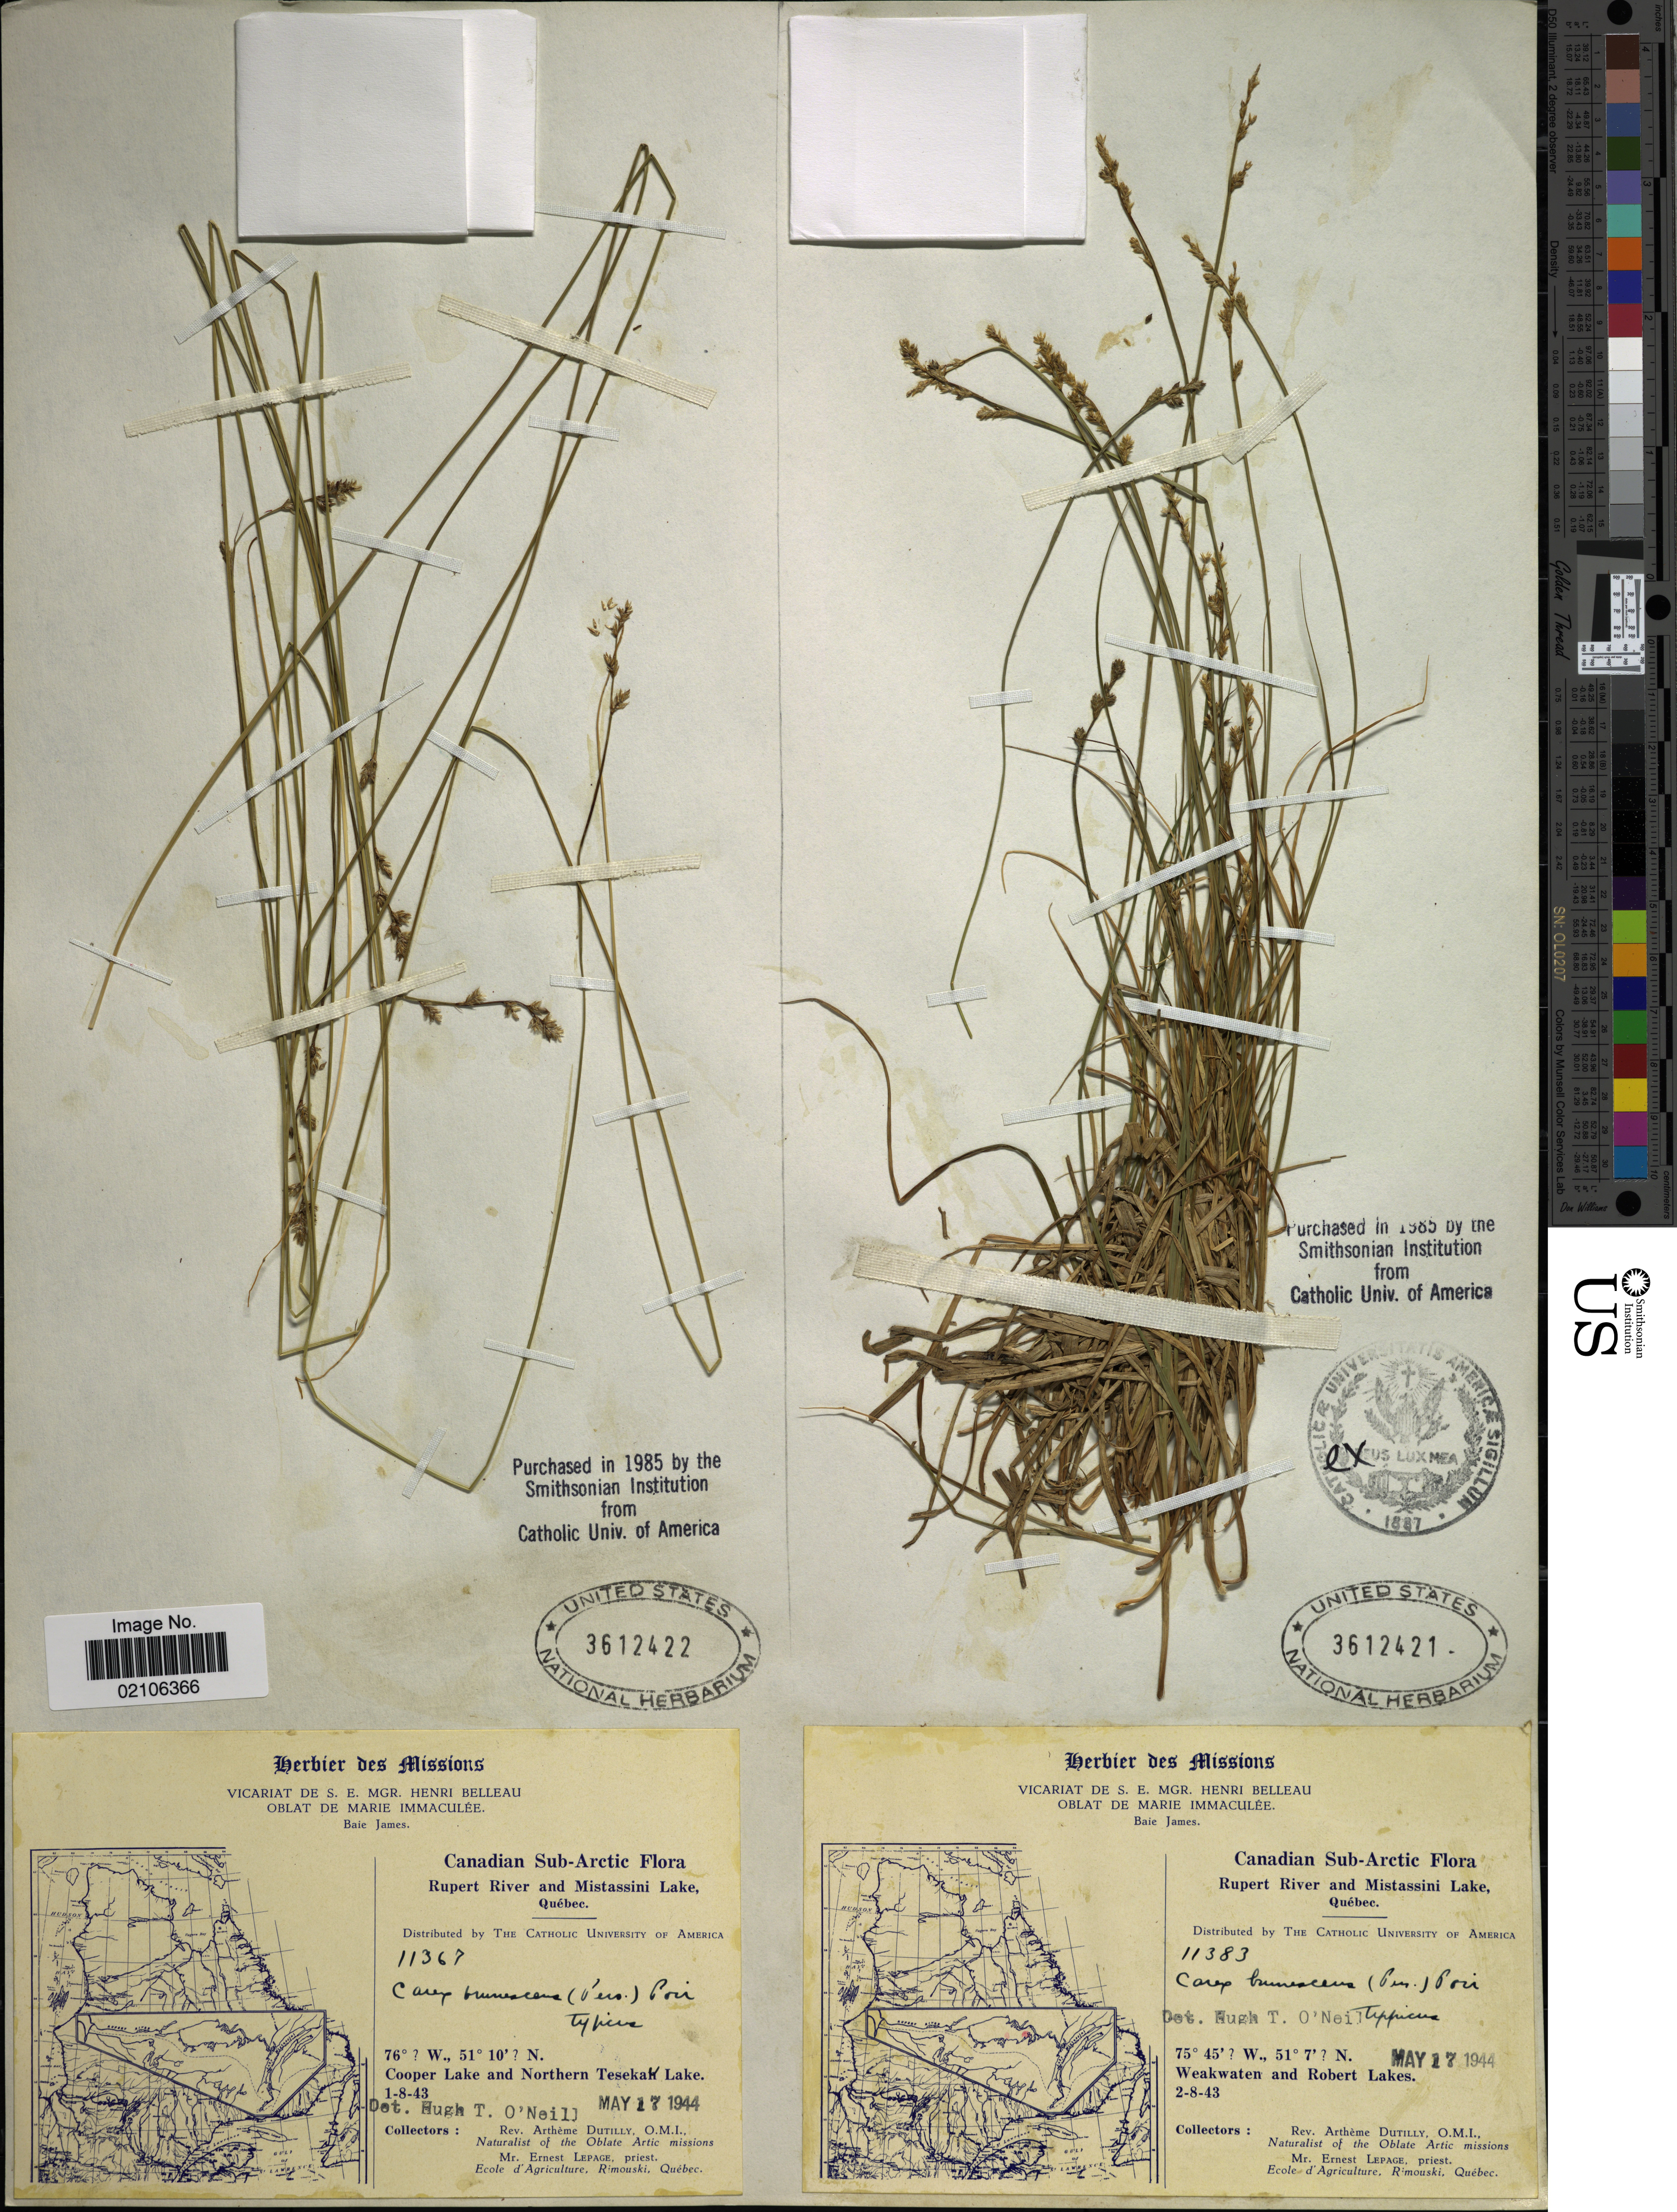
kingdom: Plantae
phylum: Tracheophyta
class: Liliopsida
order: Poales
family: Cyperaceae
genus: Carex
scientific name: Carex brunnescens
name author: (Pers.) Poir.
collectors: A. Dutilly & E. Lepage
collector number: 11367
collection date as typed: Transcribed d/m/y: 1/8/43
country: Canada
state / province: Quebec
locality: Canadian Sub-Arctic, Rupert River and Mistassini Lake, Cooper Lake and Northern Tesakau Lake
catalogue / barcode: US 3612422